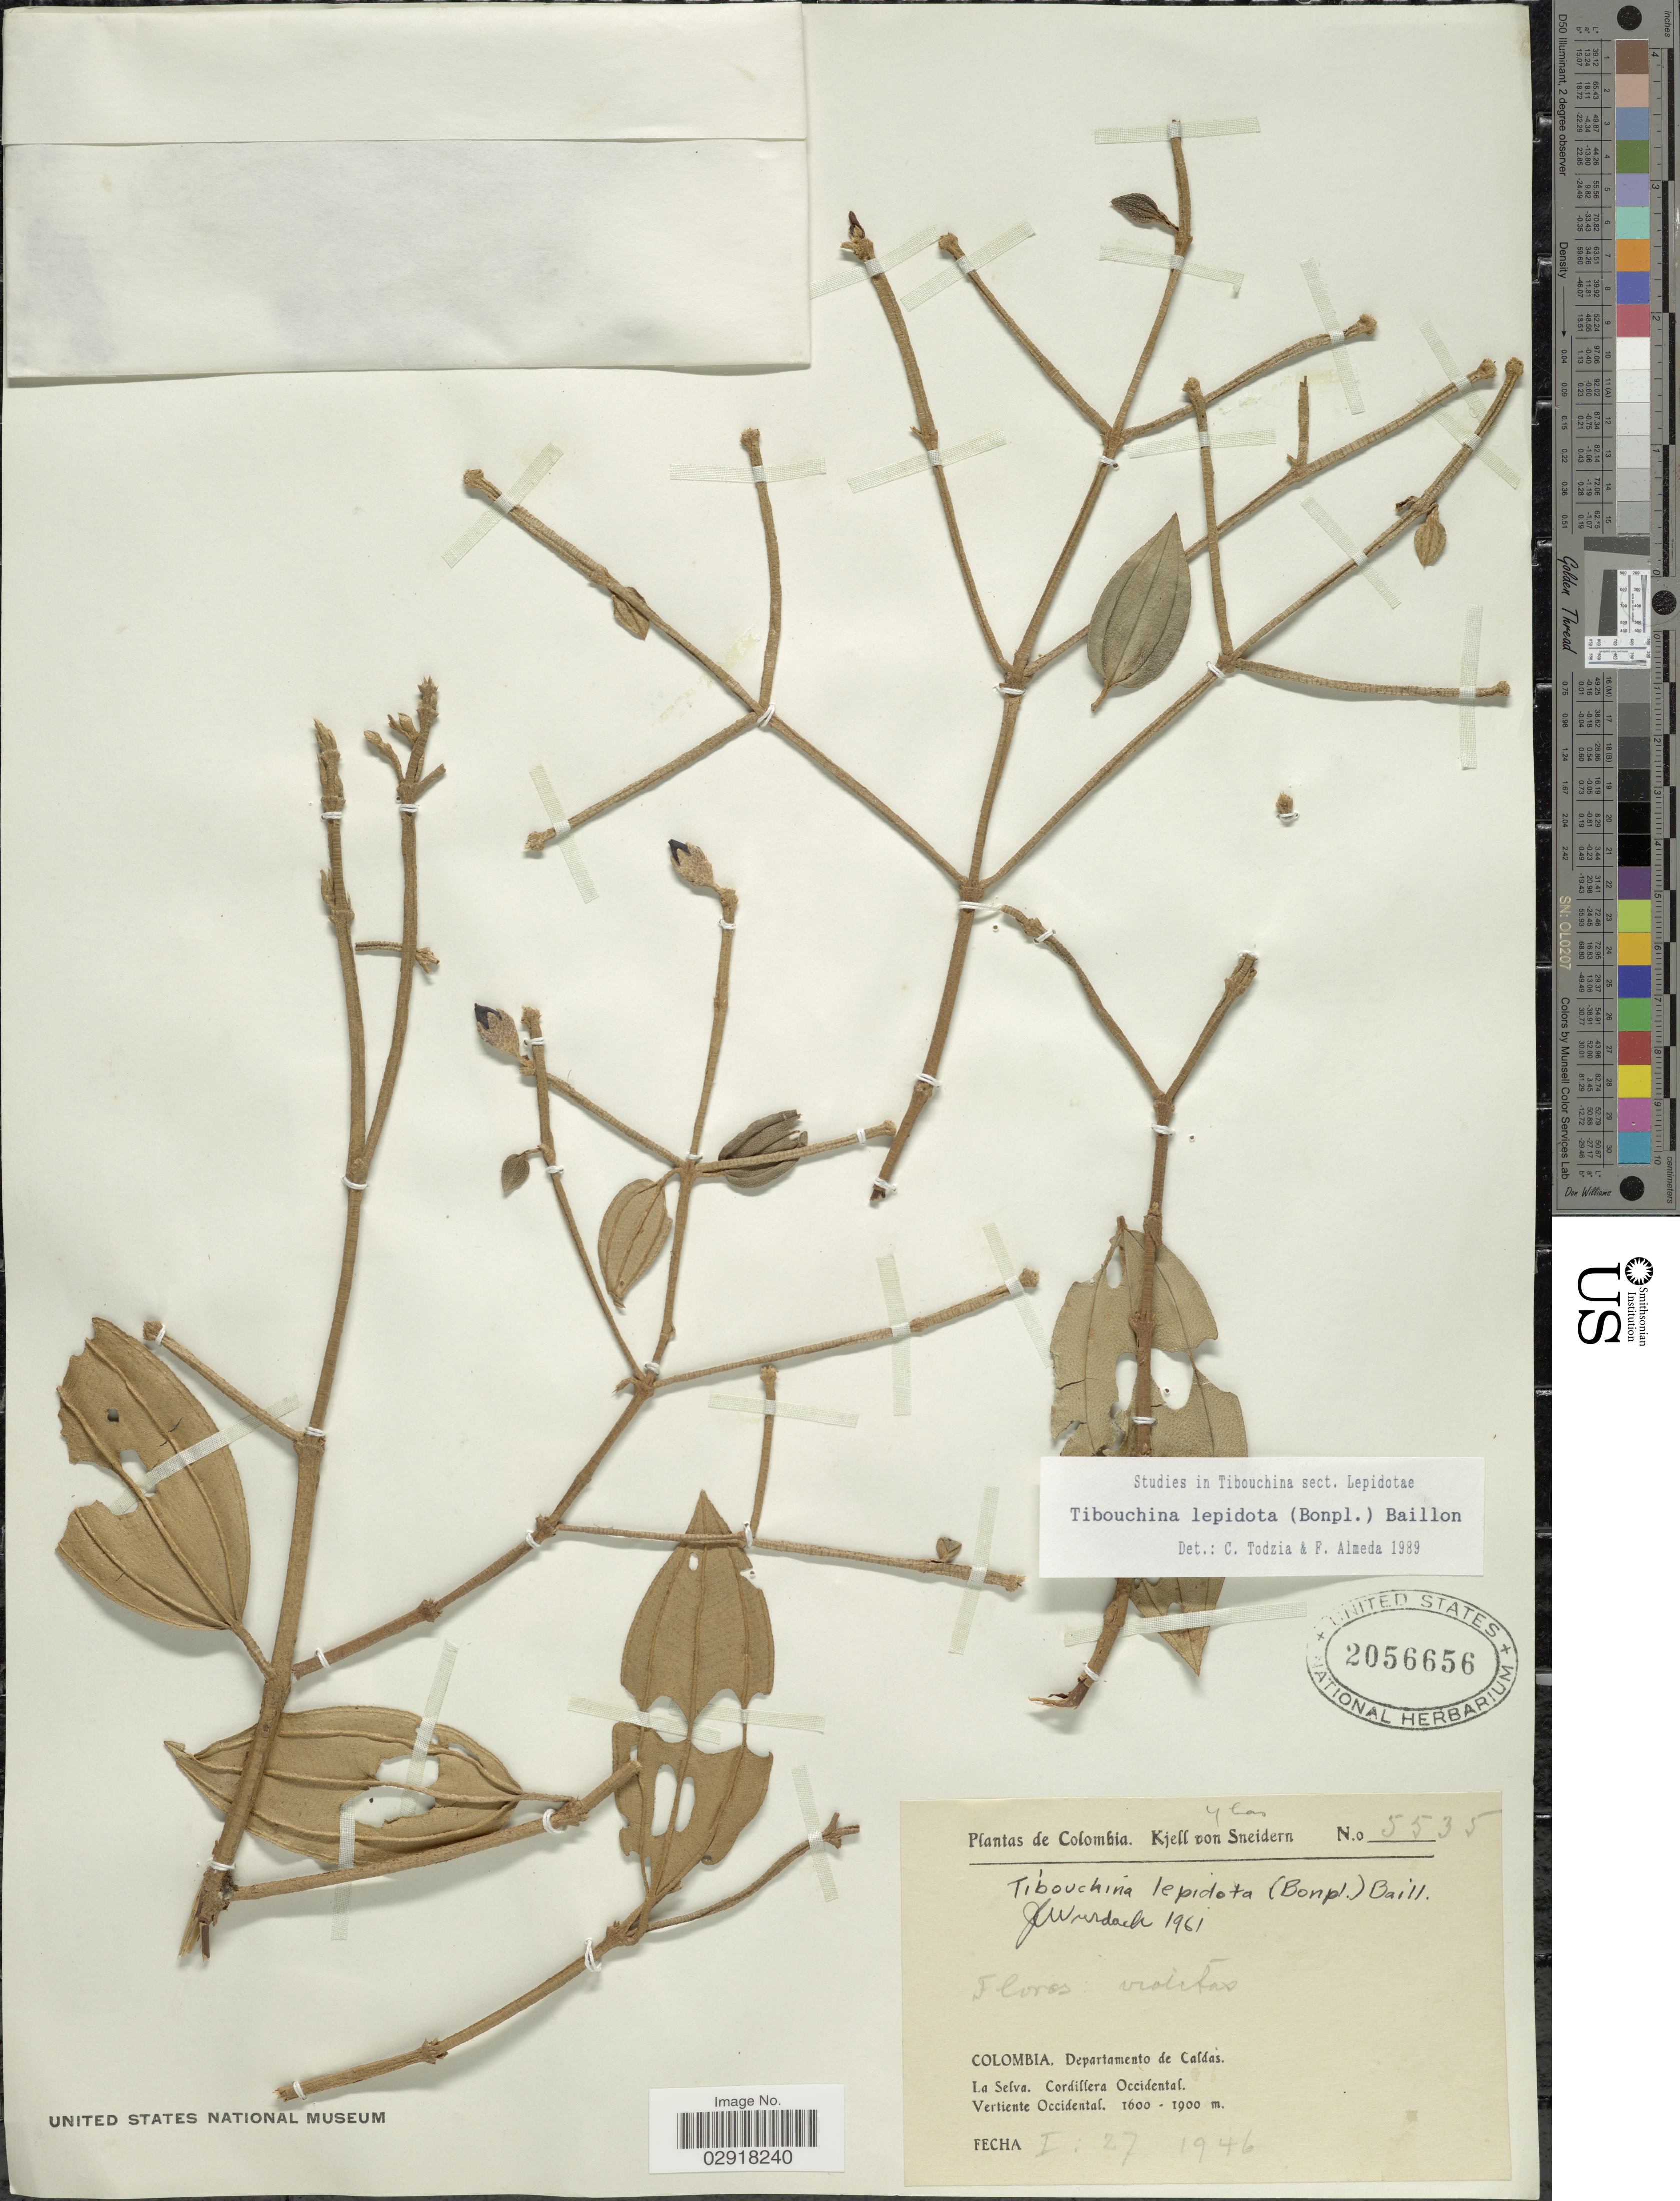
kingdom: Plantae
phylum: Tracheophyta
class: Magnoliopsida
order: Myrtales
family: Melastomataceae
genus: Andesanthus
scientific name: Andesanthus lepidotus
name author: (Humb. & Bonpl.) P.J.F. Guim. & Michelang.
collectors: K. von Sneidern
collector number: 5535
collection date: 1946-01-27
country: Colombia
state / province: Caldas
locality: Departamento de Caldas. La Selva. Cordillera Occidental. Vertiente Occidental.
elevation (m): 1600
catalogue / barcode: US 2056656